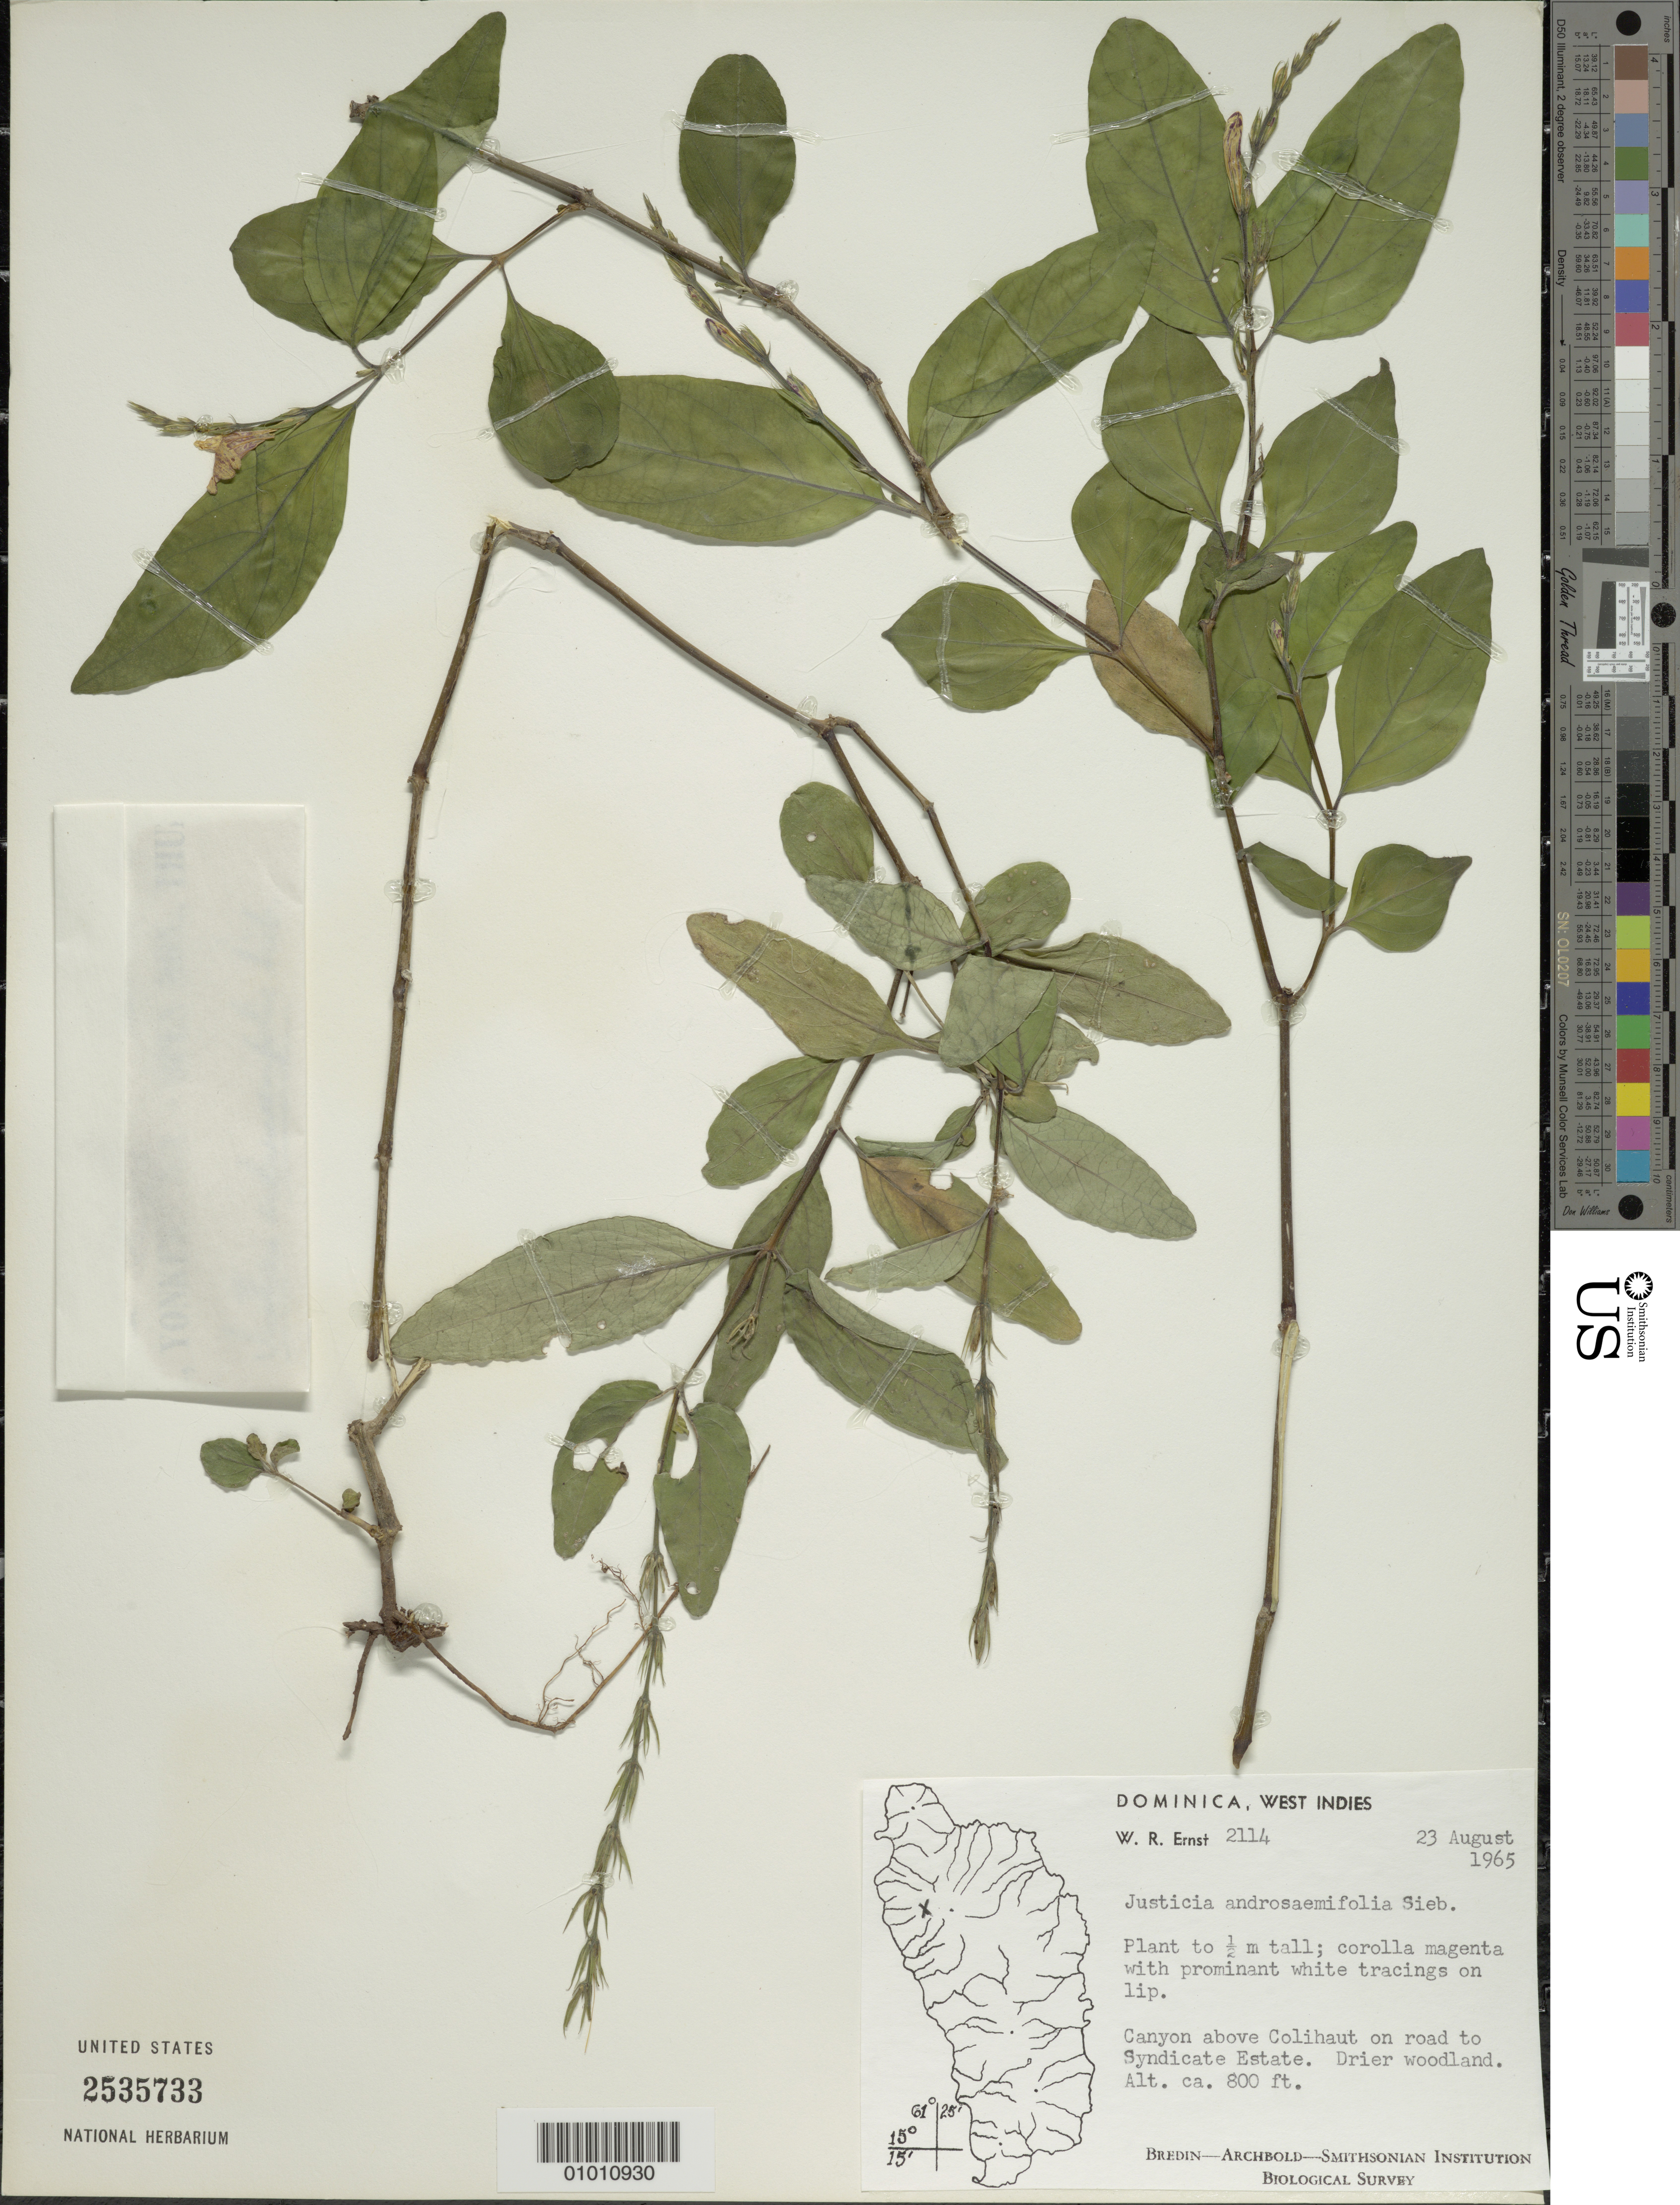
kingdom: Plantae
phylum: Tracheophyta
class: Magnoliopsida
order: Lamiales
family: Acanthaceae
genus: Justicia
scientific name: Justicia androsaemifolia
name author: Lindau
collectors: W. R. Ernst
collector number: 2114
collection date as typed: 23 Aug 1965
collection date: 1965-08-23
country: Dominica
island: Dominica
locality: Canyon above Colihaut on road to Syndicate Estate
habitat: Drier woodland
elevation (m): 244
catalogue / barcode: US 2535733